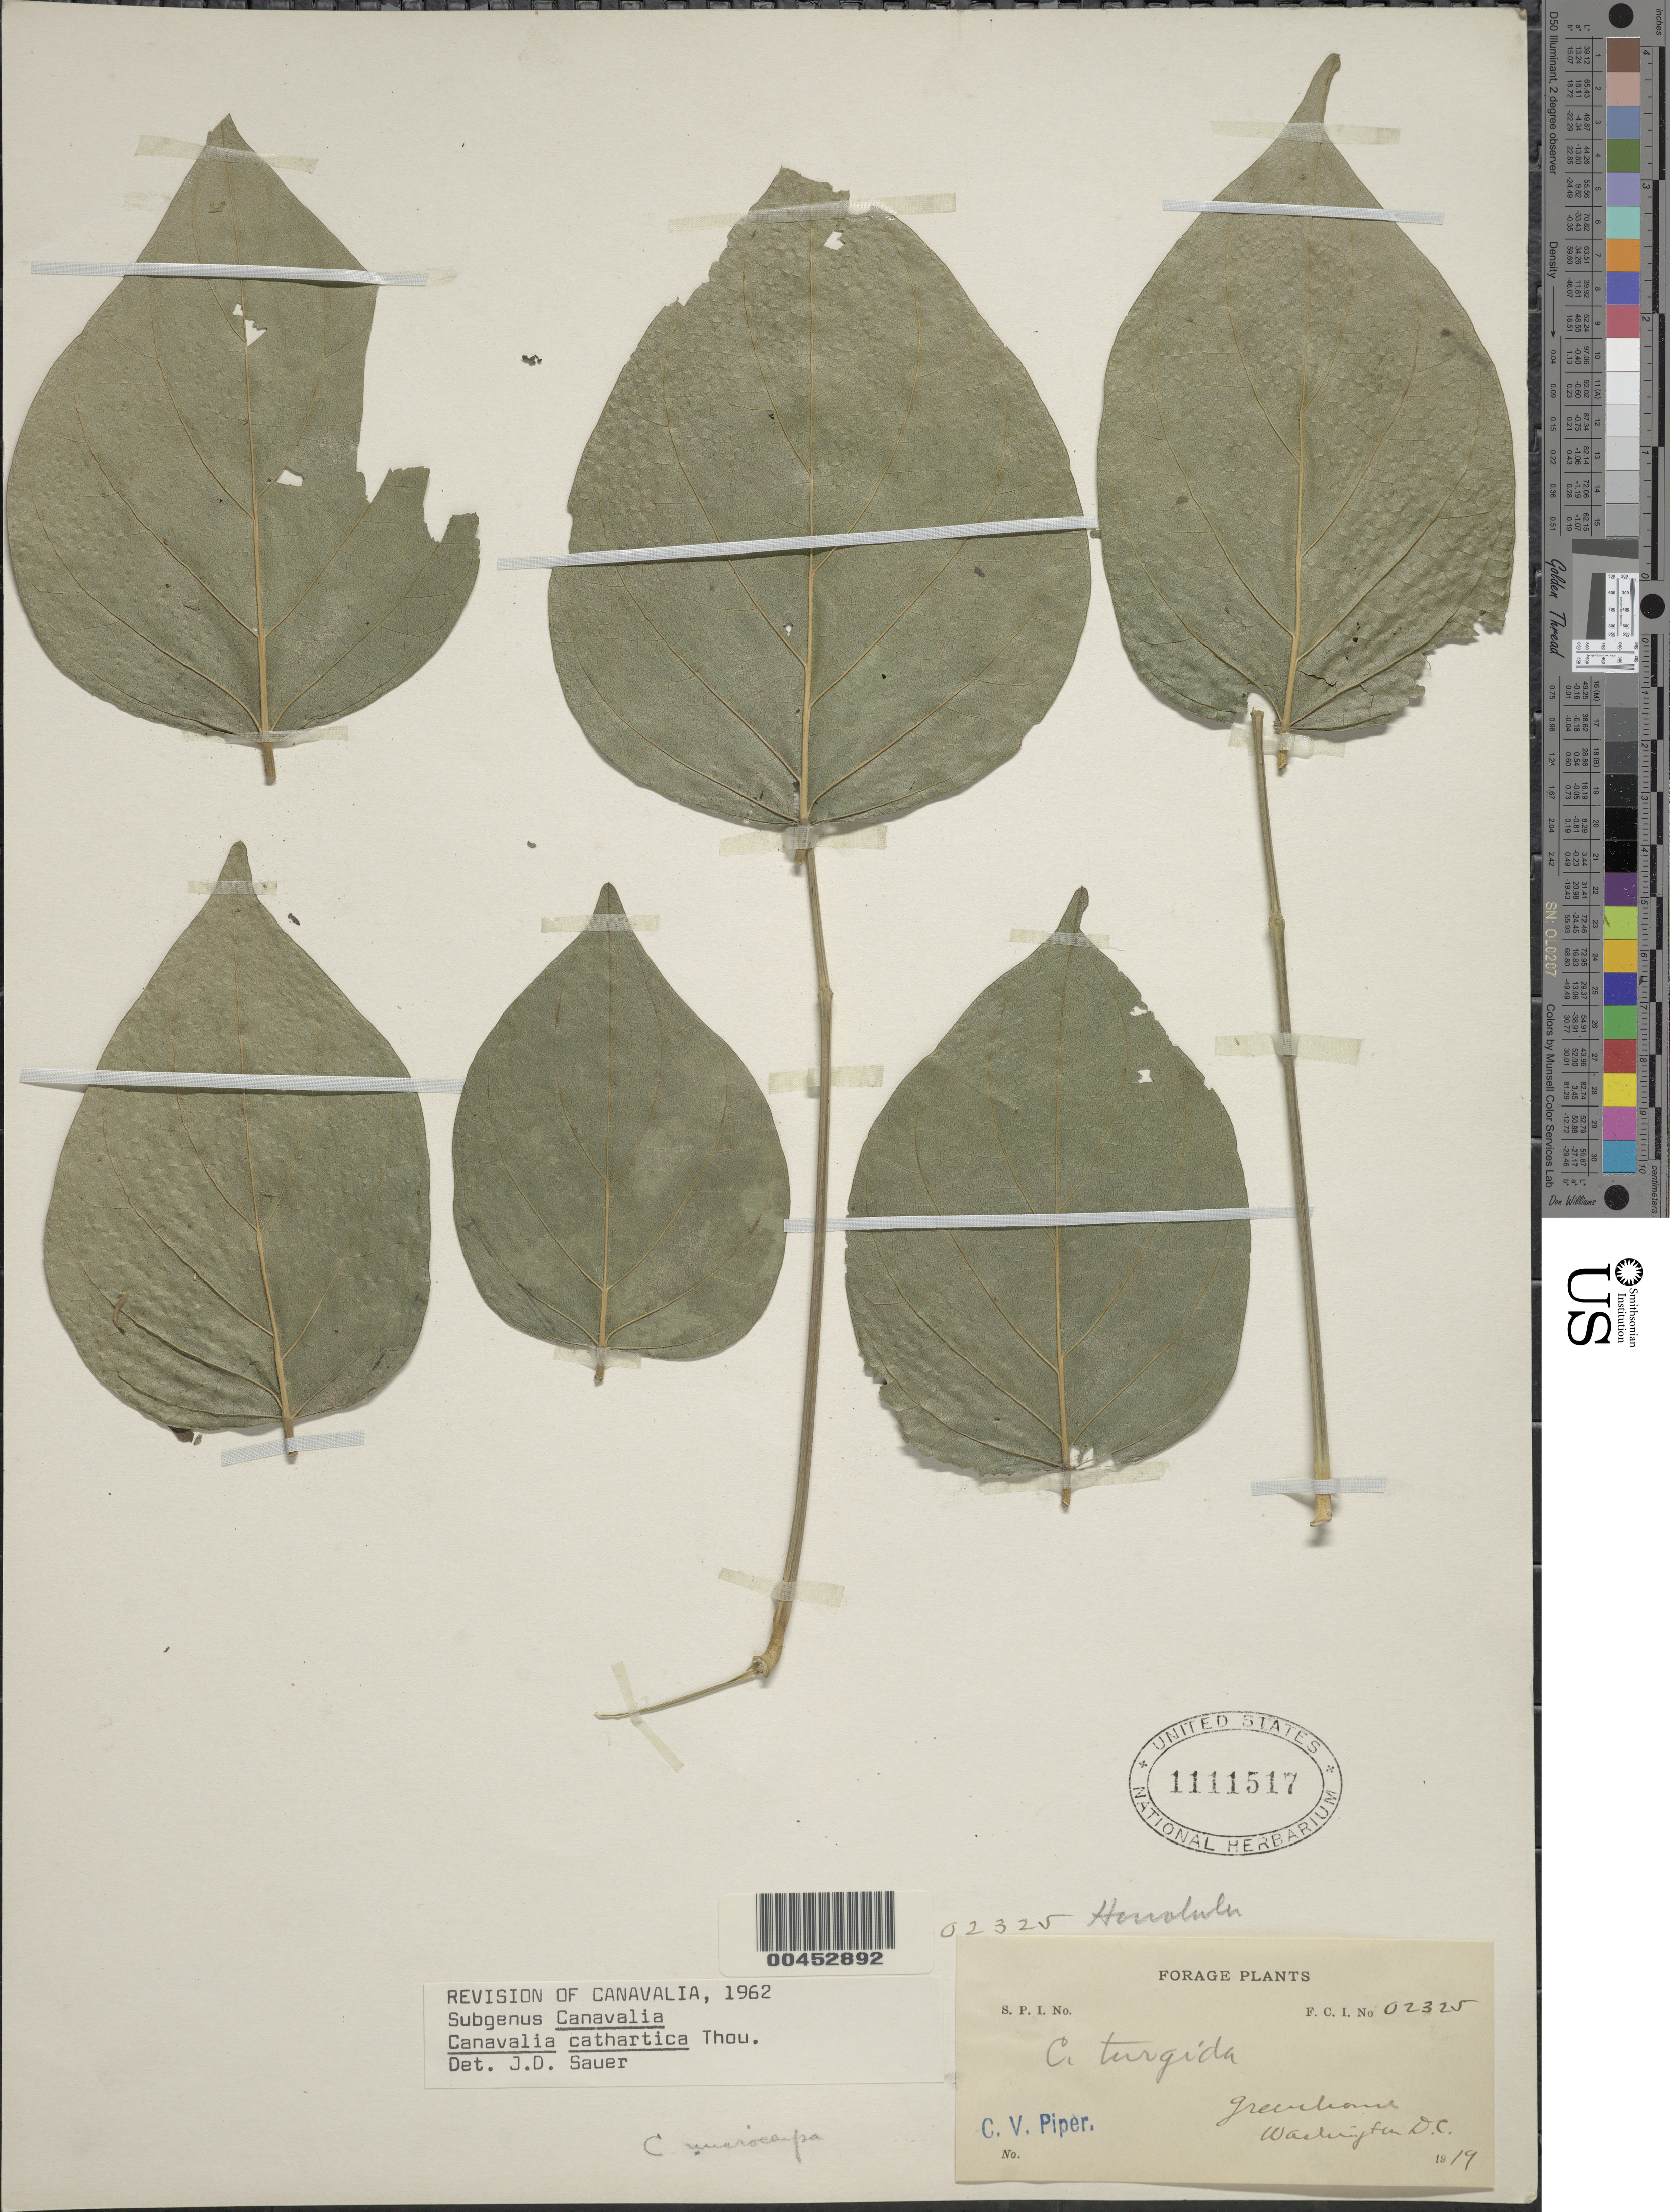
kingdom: Plantae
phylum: Tracheophyta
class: Magnoliopsida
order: Fabales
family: Fabaceae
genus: Canavalia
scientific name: Canavalia cathartica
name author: Thouars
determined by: Sauer, J. D.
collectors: C. V. Piper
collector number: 02325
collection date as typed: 1919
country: United States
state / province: Hawaii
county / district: Honolulu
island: Oahu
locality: Honolulu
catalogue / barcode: US 1111517